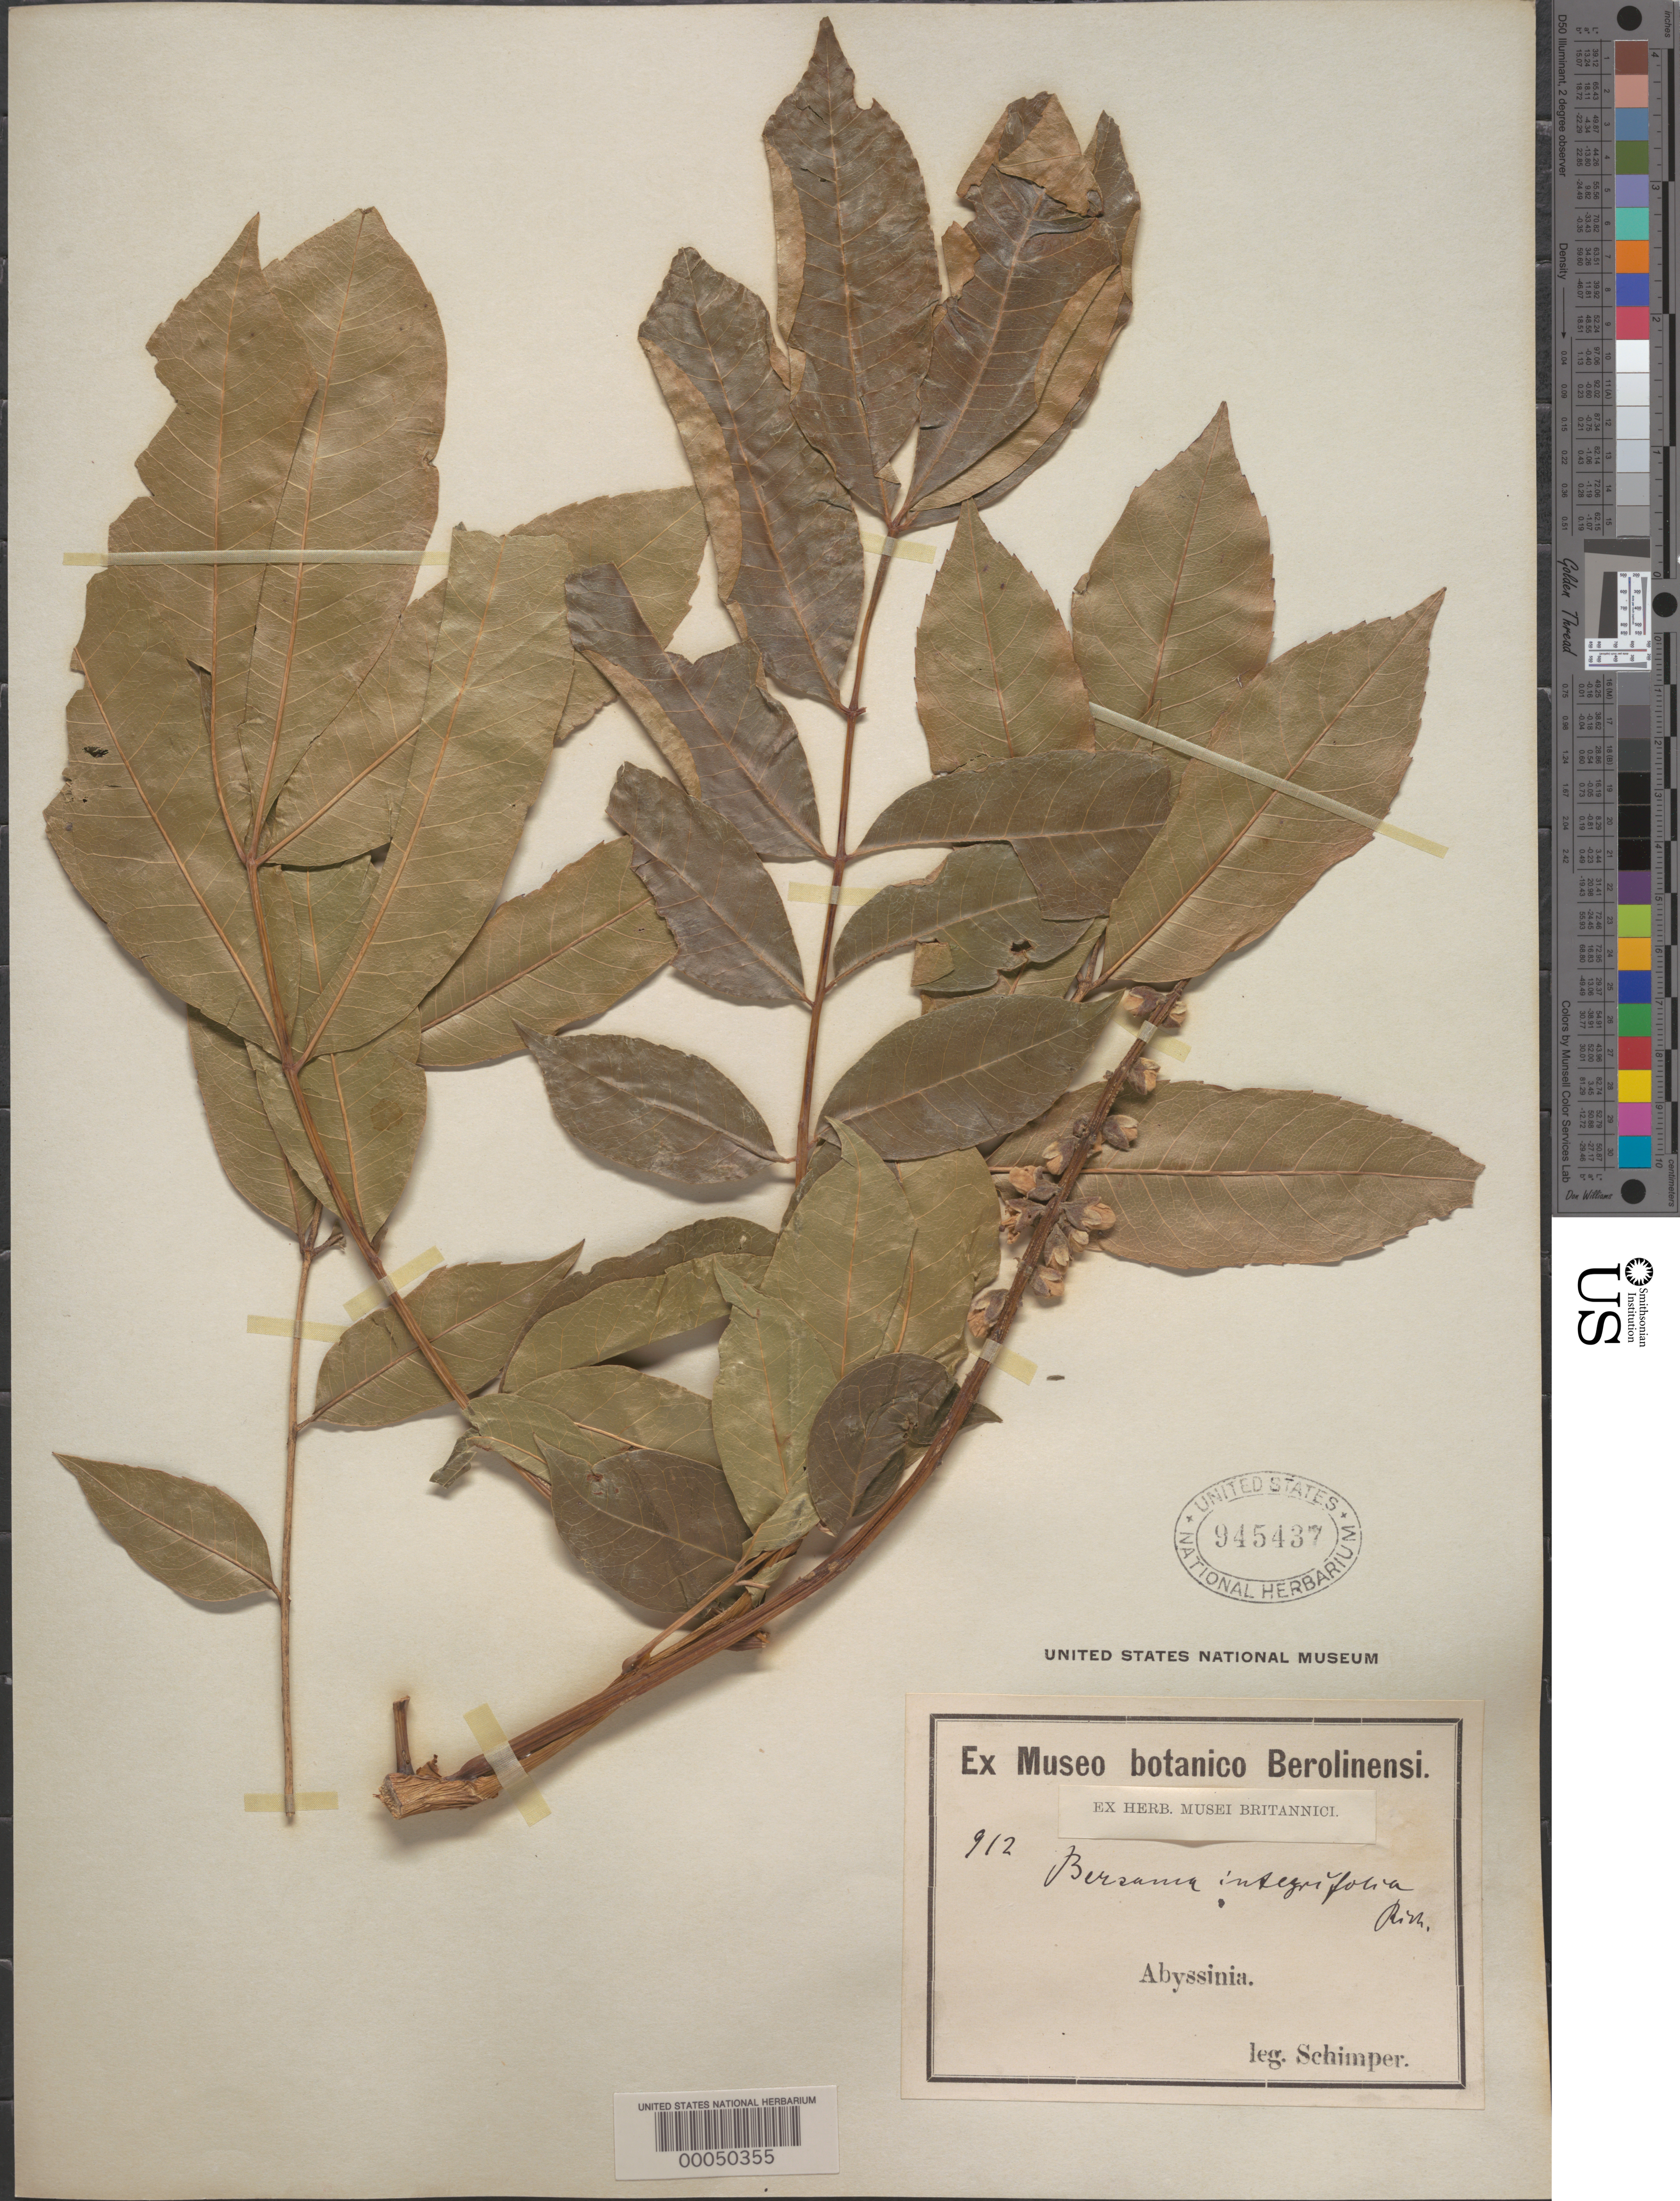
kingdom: Plantae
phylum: Tracheophyta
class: Magnoliopsida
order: Geraniales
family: Melianthaceae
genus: Bersama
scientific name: Bersama integrifolia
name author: A. Rich.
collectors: -. Schimper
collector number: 912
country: Panama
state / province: Chiriquí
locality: Around San Felix.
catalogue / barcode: US 945437